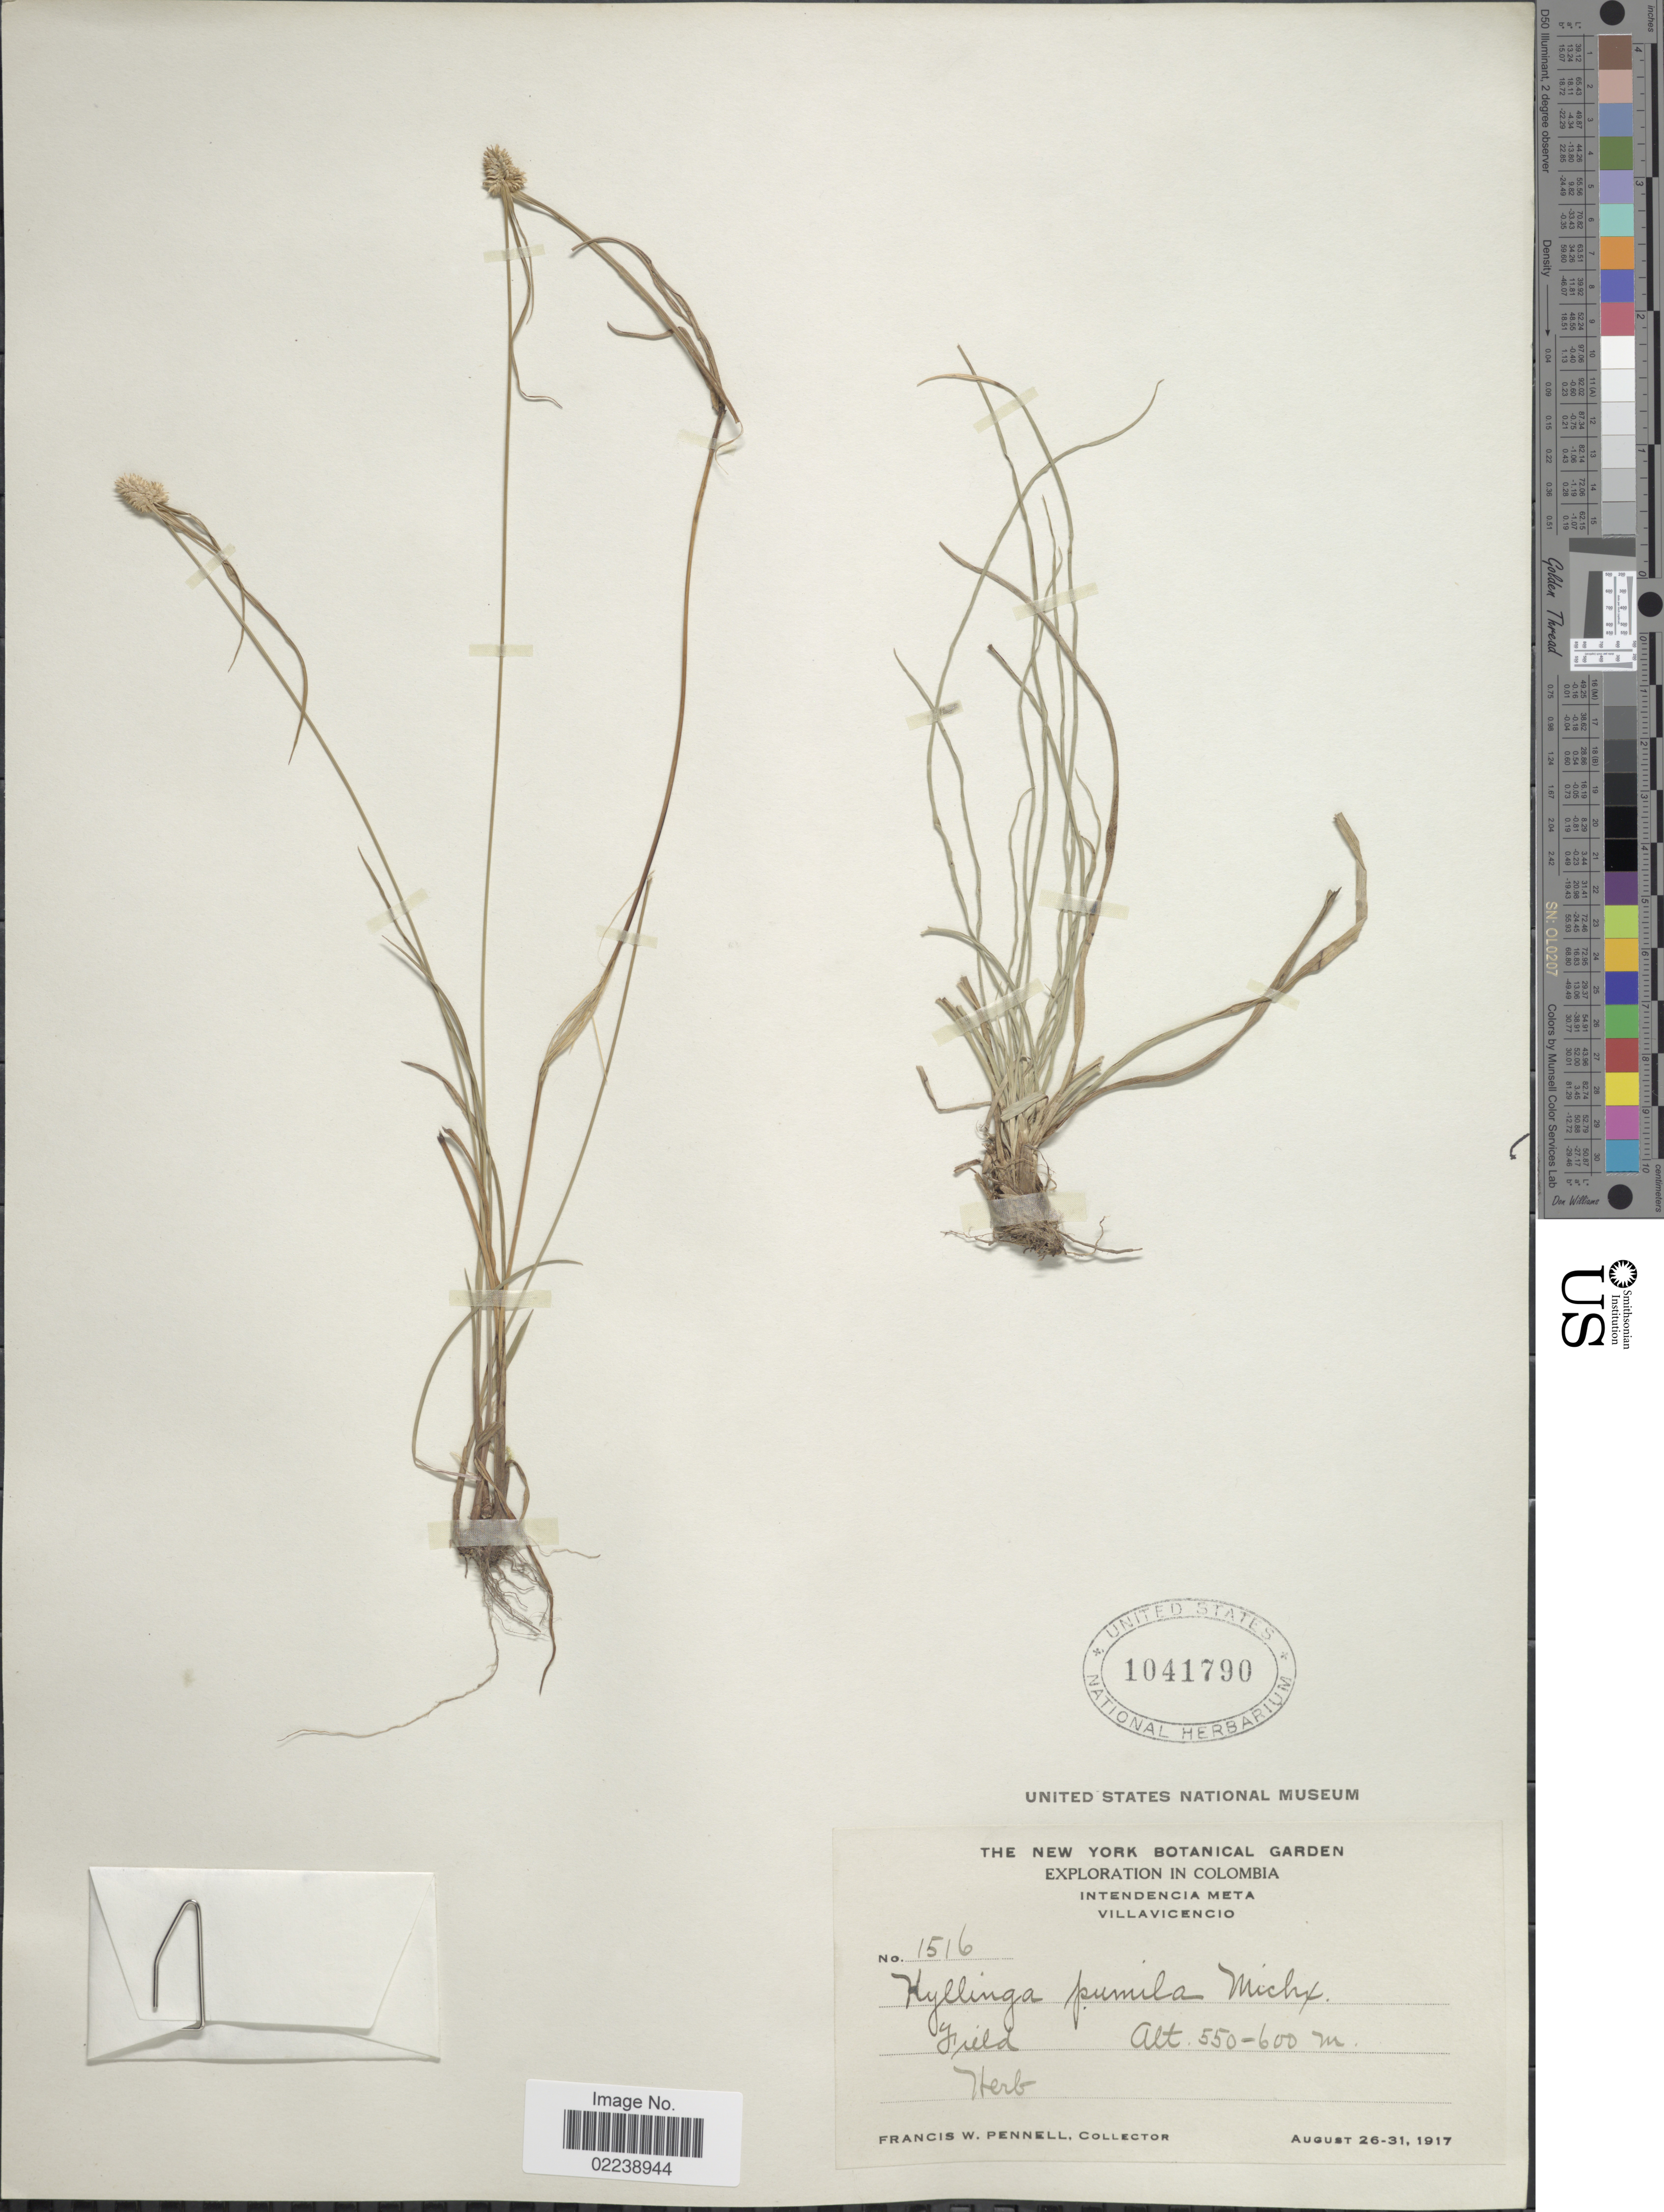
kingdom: Plantae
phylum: Tracheophyta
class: Liliopsida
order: Poales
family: Cyperaceae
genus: Cyperus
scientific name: Cyperus sesquiflorus subsp. sesquiflorus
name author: (Torr.) Mattf. & Kük.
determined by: Strong, M. T., (US), Smithsonian Institution - National Museum of Natural History (UNITED STATES)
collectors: F. W. Pennell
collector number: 1516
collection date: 1917-08-26/1917-08-31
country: Colombia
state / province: Meta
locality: Villavicencio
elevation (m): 550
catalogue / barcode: US 1041790